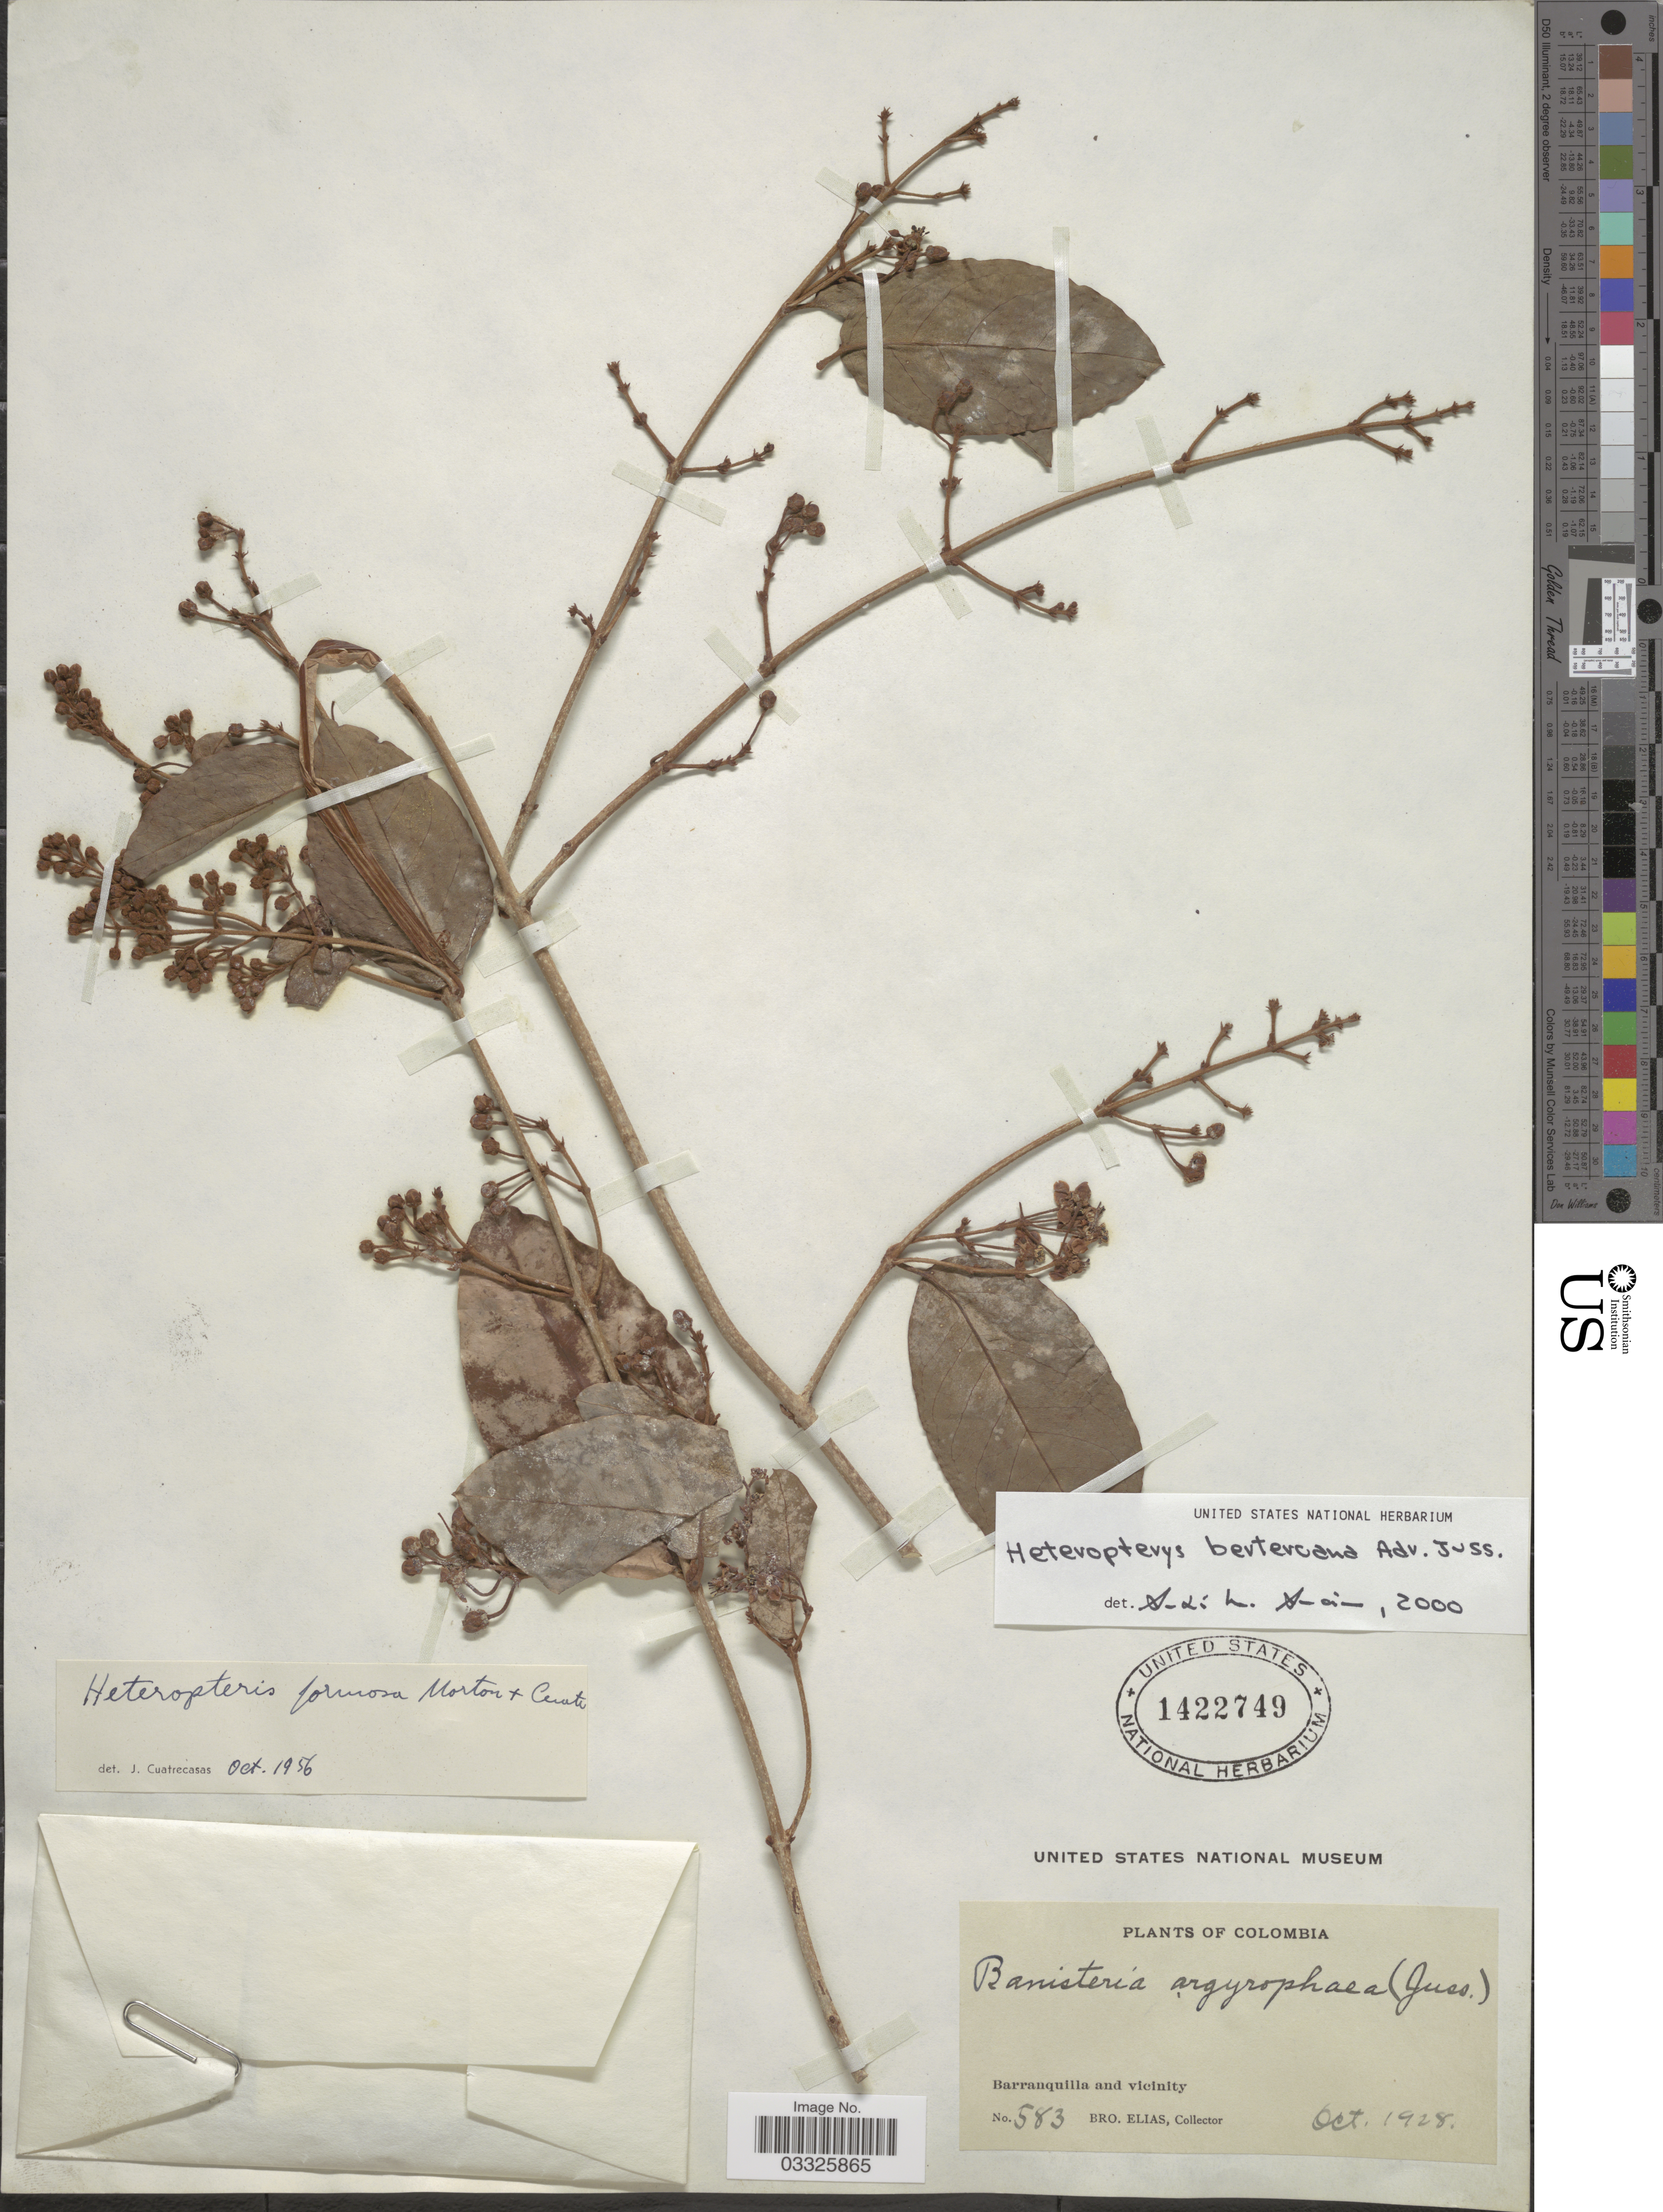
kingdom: Plantae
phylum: Tracheophyta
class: Magnoliopsida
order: Malpighiales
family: Malpighiaceae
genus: Heteropterys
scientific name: Heteropterys berteroana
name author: A. Juss.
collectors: Bro. Elias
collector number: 583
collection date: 1928-10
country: Colombia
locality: Barranquilla and vicinity.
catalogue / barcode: US 1422749